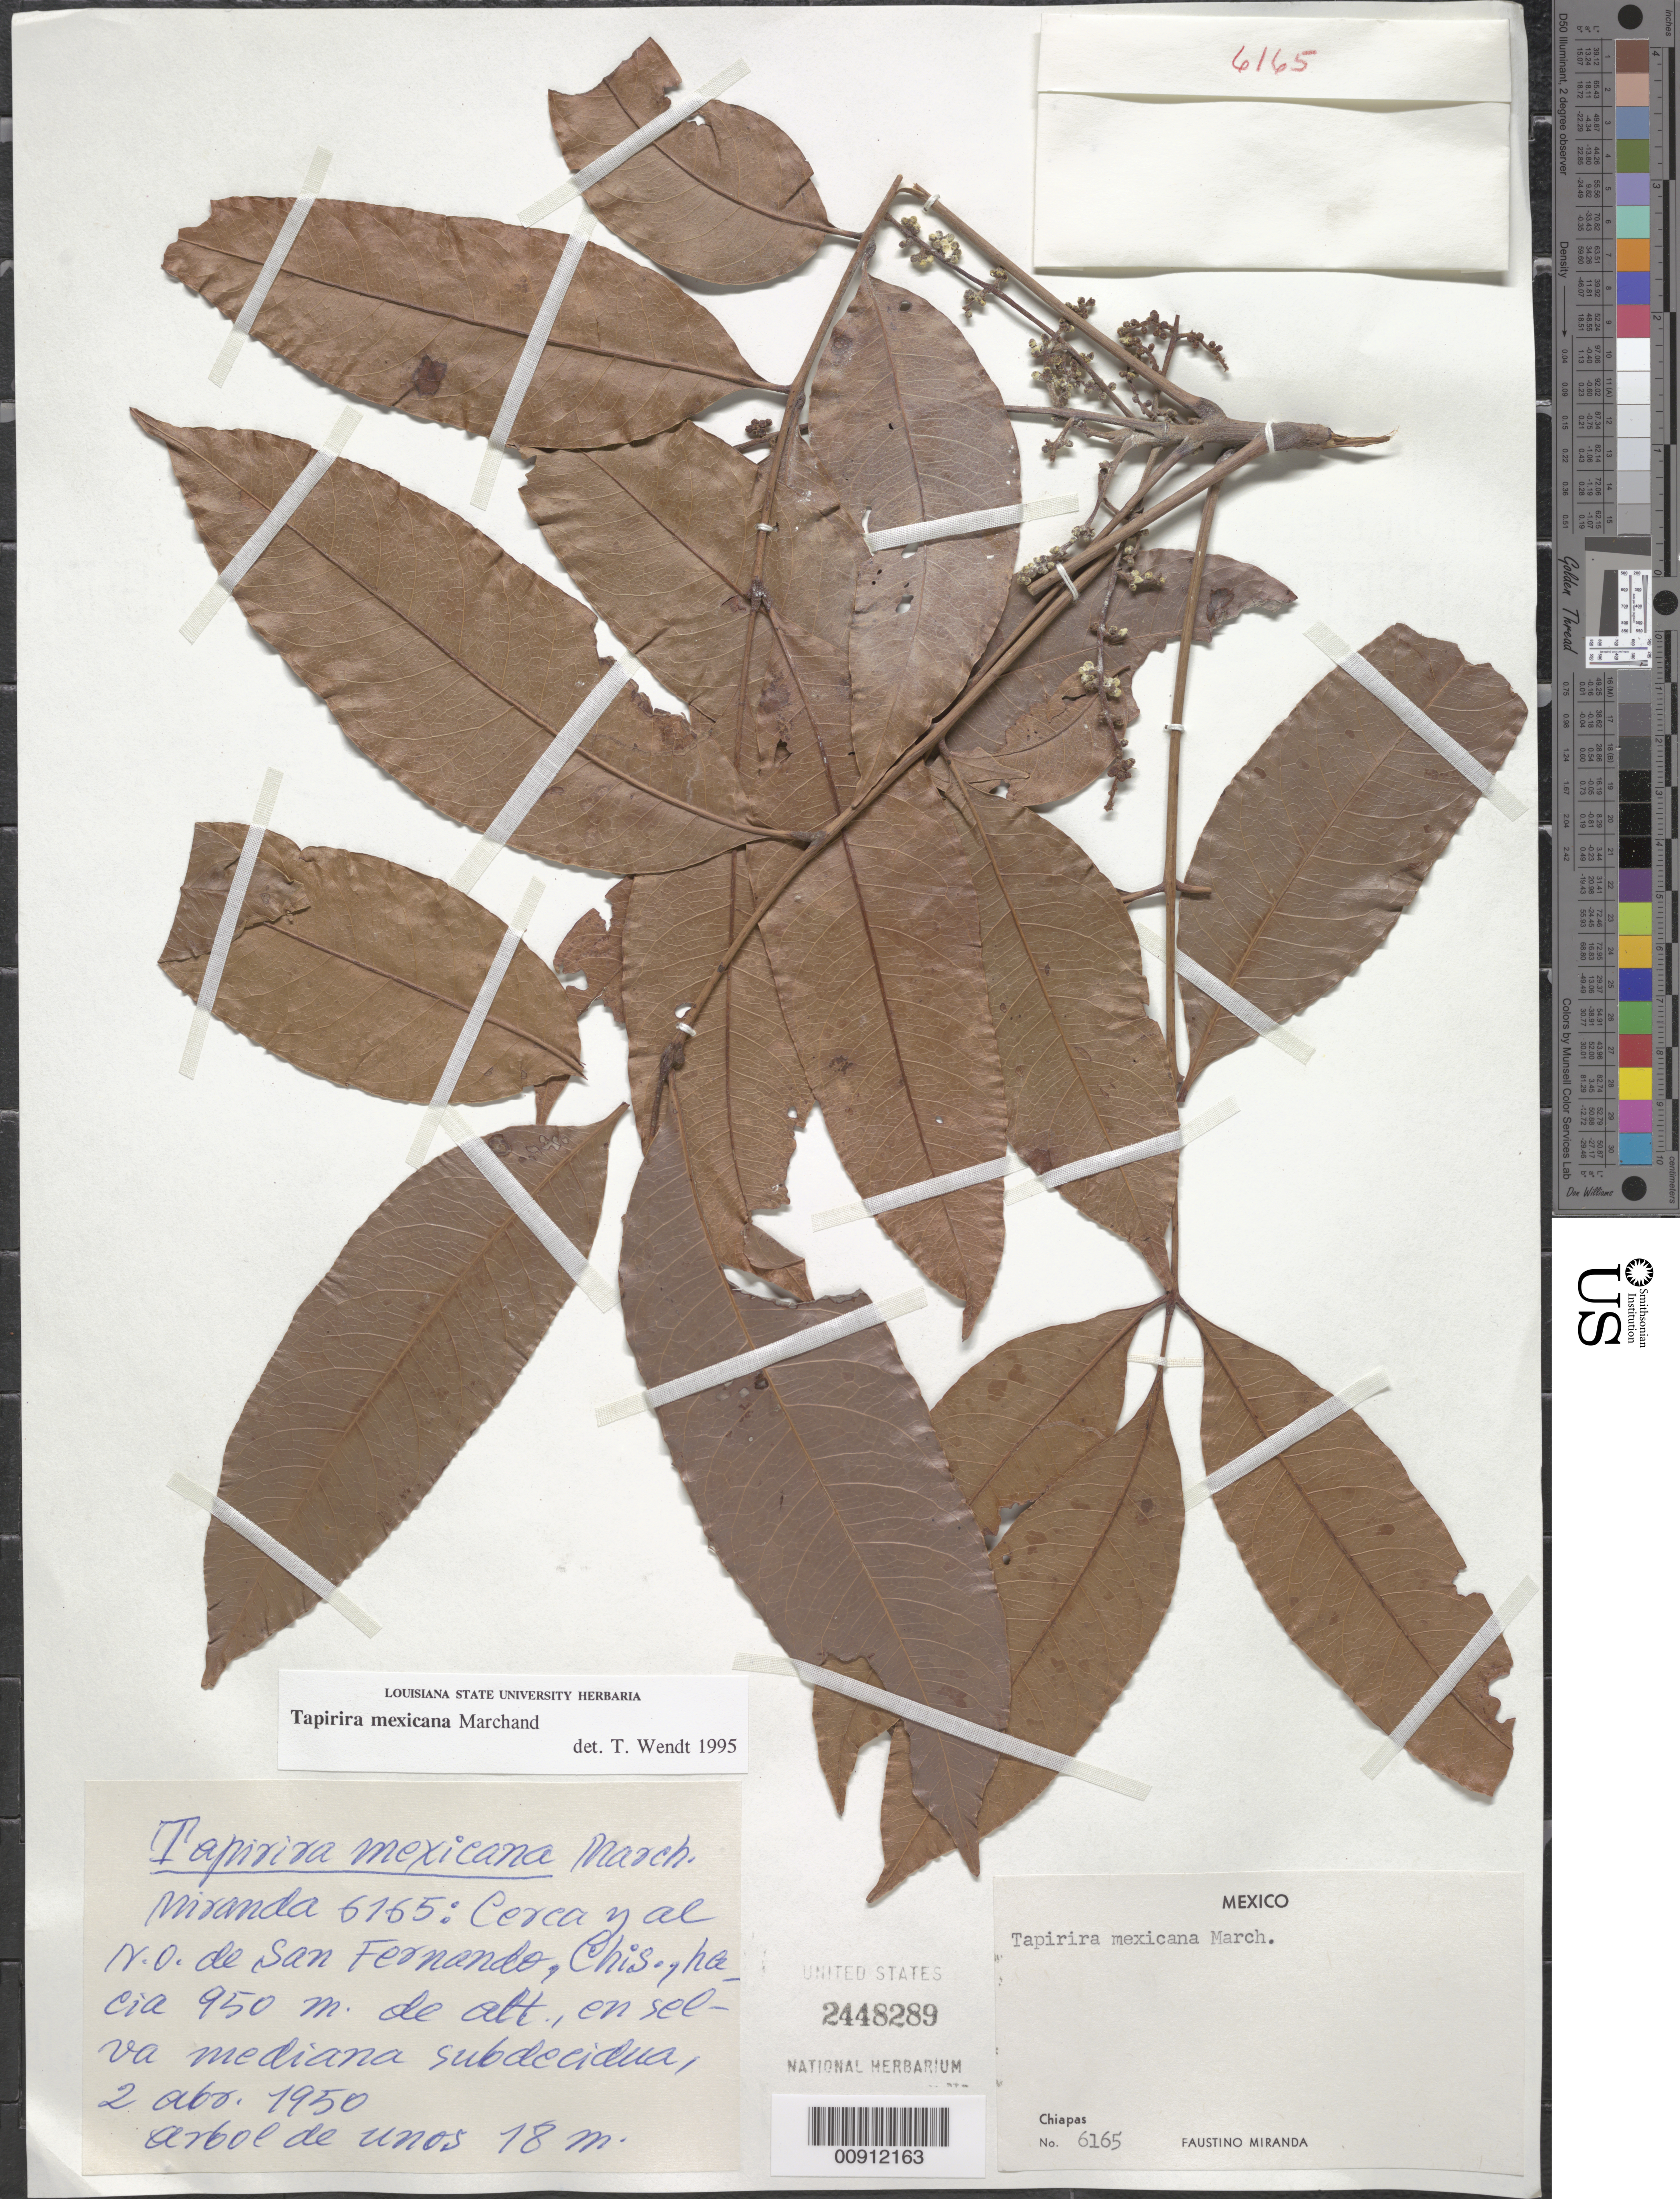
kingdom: Plantae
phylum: Tracheophyta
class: Magnoliopsida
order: Sapindales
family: Anacardiaceae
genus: Tapirira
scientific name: Tapirira mexicana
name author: Marchand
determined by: Mitchell, John D.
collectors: Miranda G., F.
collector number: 6165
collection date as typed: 02 Apr 1950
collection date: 1950-04-02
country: Mexico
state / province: Chiapas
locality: Cerca y al N.O. de San Fernando, Chiapas.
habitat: En selva mediana subdecidua.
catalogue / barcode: US 2448289